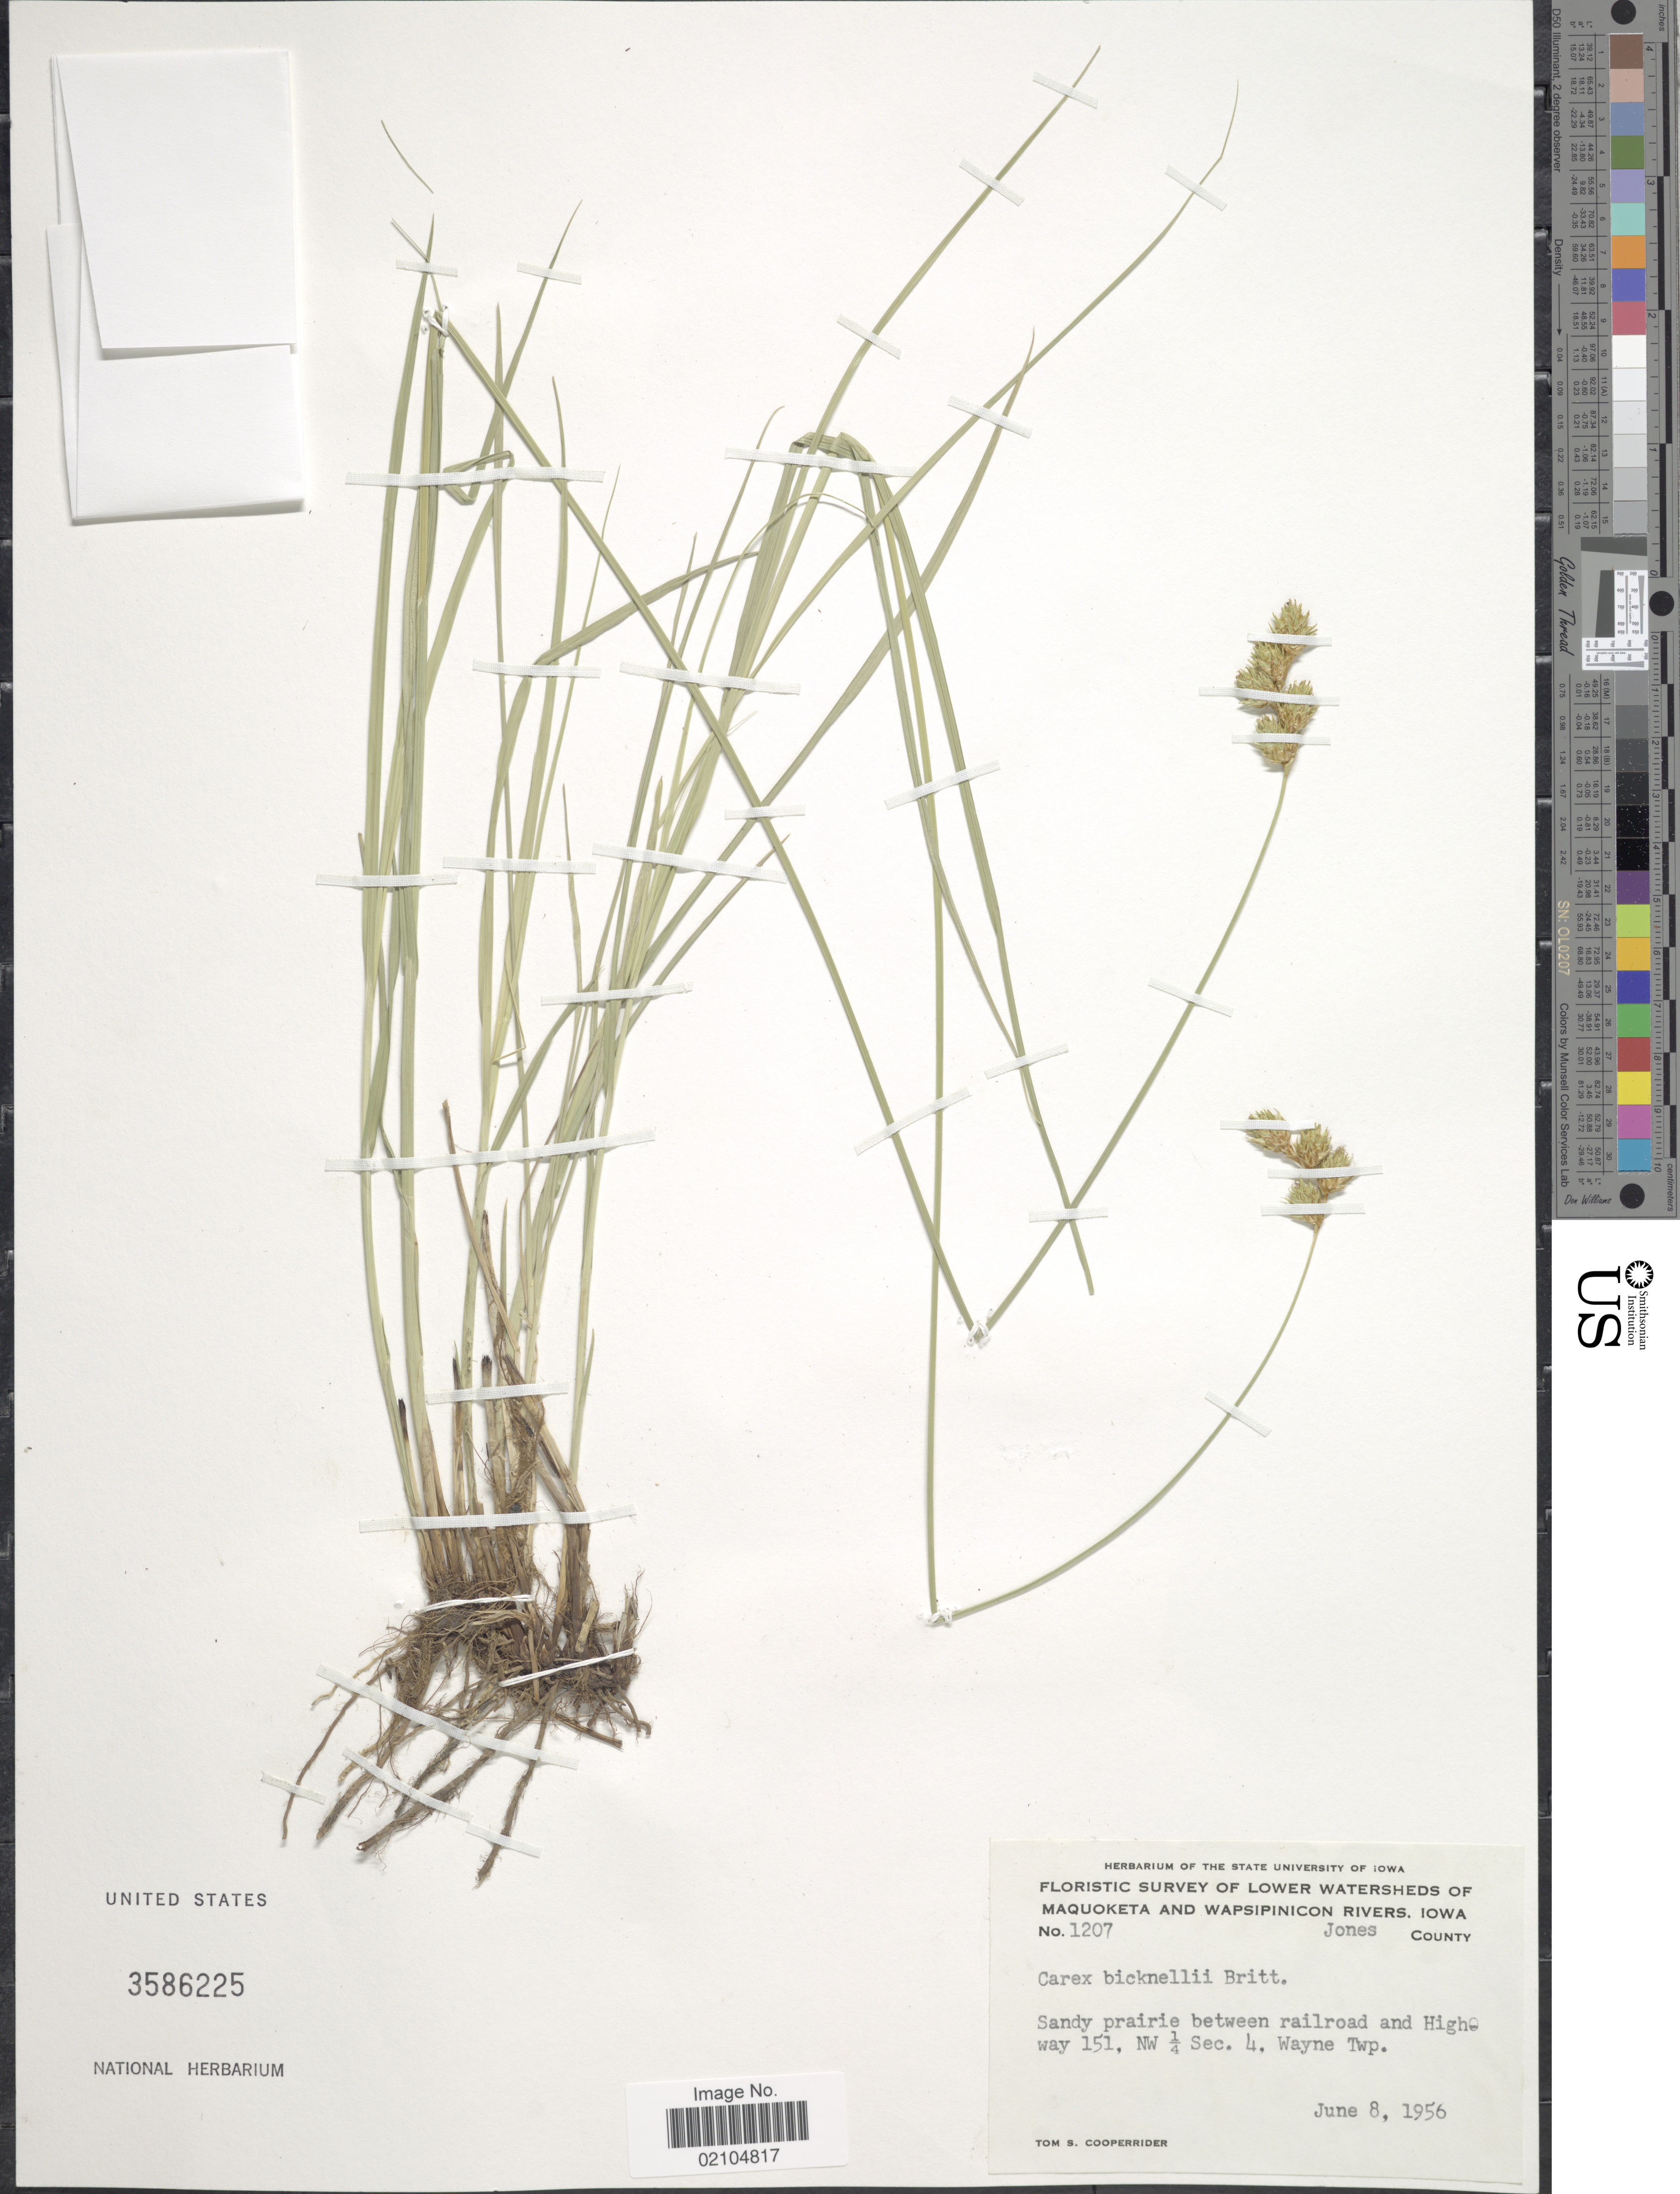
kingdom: Plantae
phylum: Tracheophyta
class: Liliopsida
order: Poales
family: Cyperaceae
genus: Carex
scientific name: Carex bicknellii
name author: Britton & A. Br.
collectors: T. S. Cooperrider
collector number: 1207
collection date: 1956-06-08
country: United States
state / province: Iowa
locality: Lower watersheds of Maquoketa and Wasipinicon Rivers, Jones County, sandy prairie between railroad and Highway 151, NW 1/4 Sec. 4, Wayne Twp.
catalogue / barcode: US 3586225